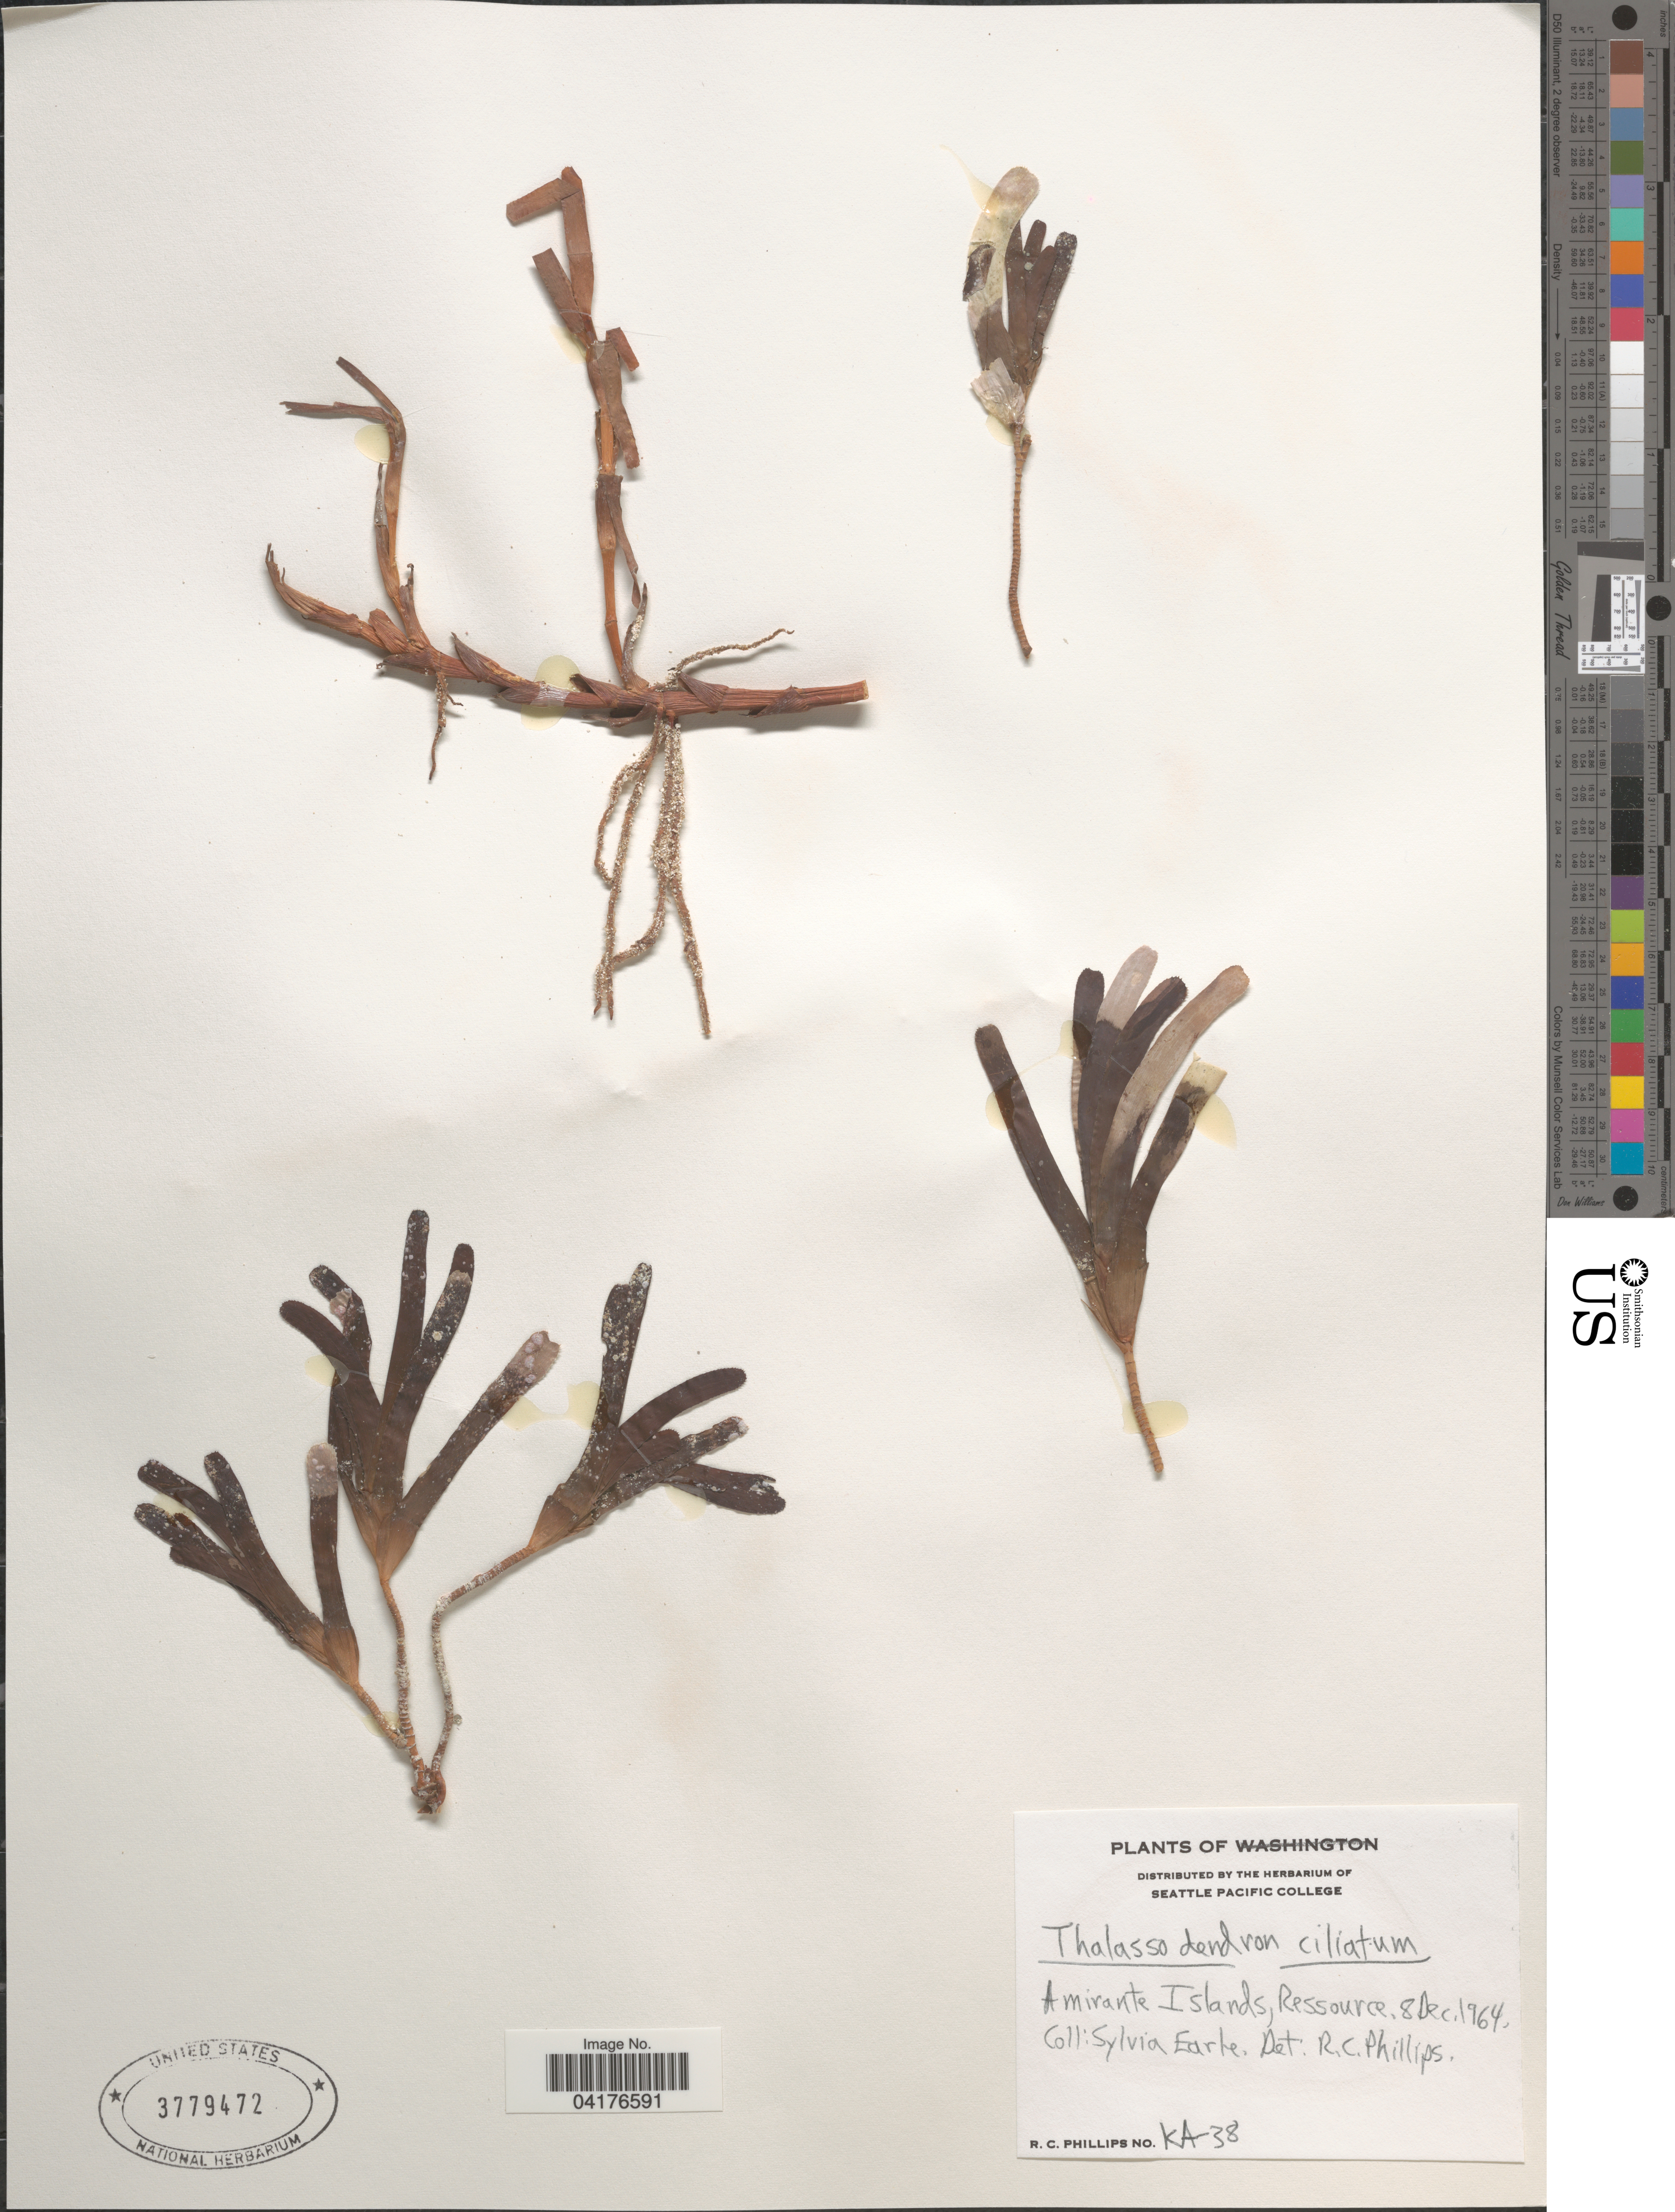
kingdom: Plantae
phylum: Tracheophyta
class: Liliopsida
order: Alismatales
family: Cymodoceaceae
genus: Thalassodendron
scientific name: Thalassodendron ciliatum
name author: (Forssk.) Hartog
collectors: S. A. Earle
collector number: KA 38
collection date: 1964-12-08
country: Seychelles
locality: Amirante Islands, Ressource.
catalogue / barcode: US 3779472